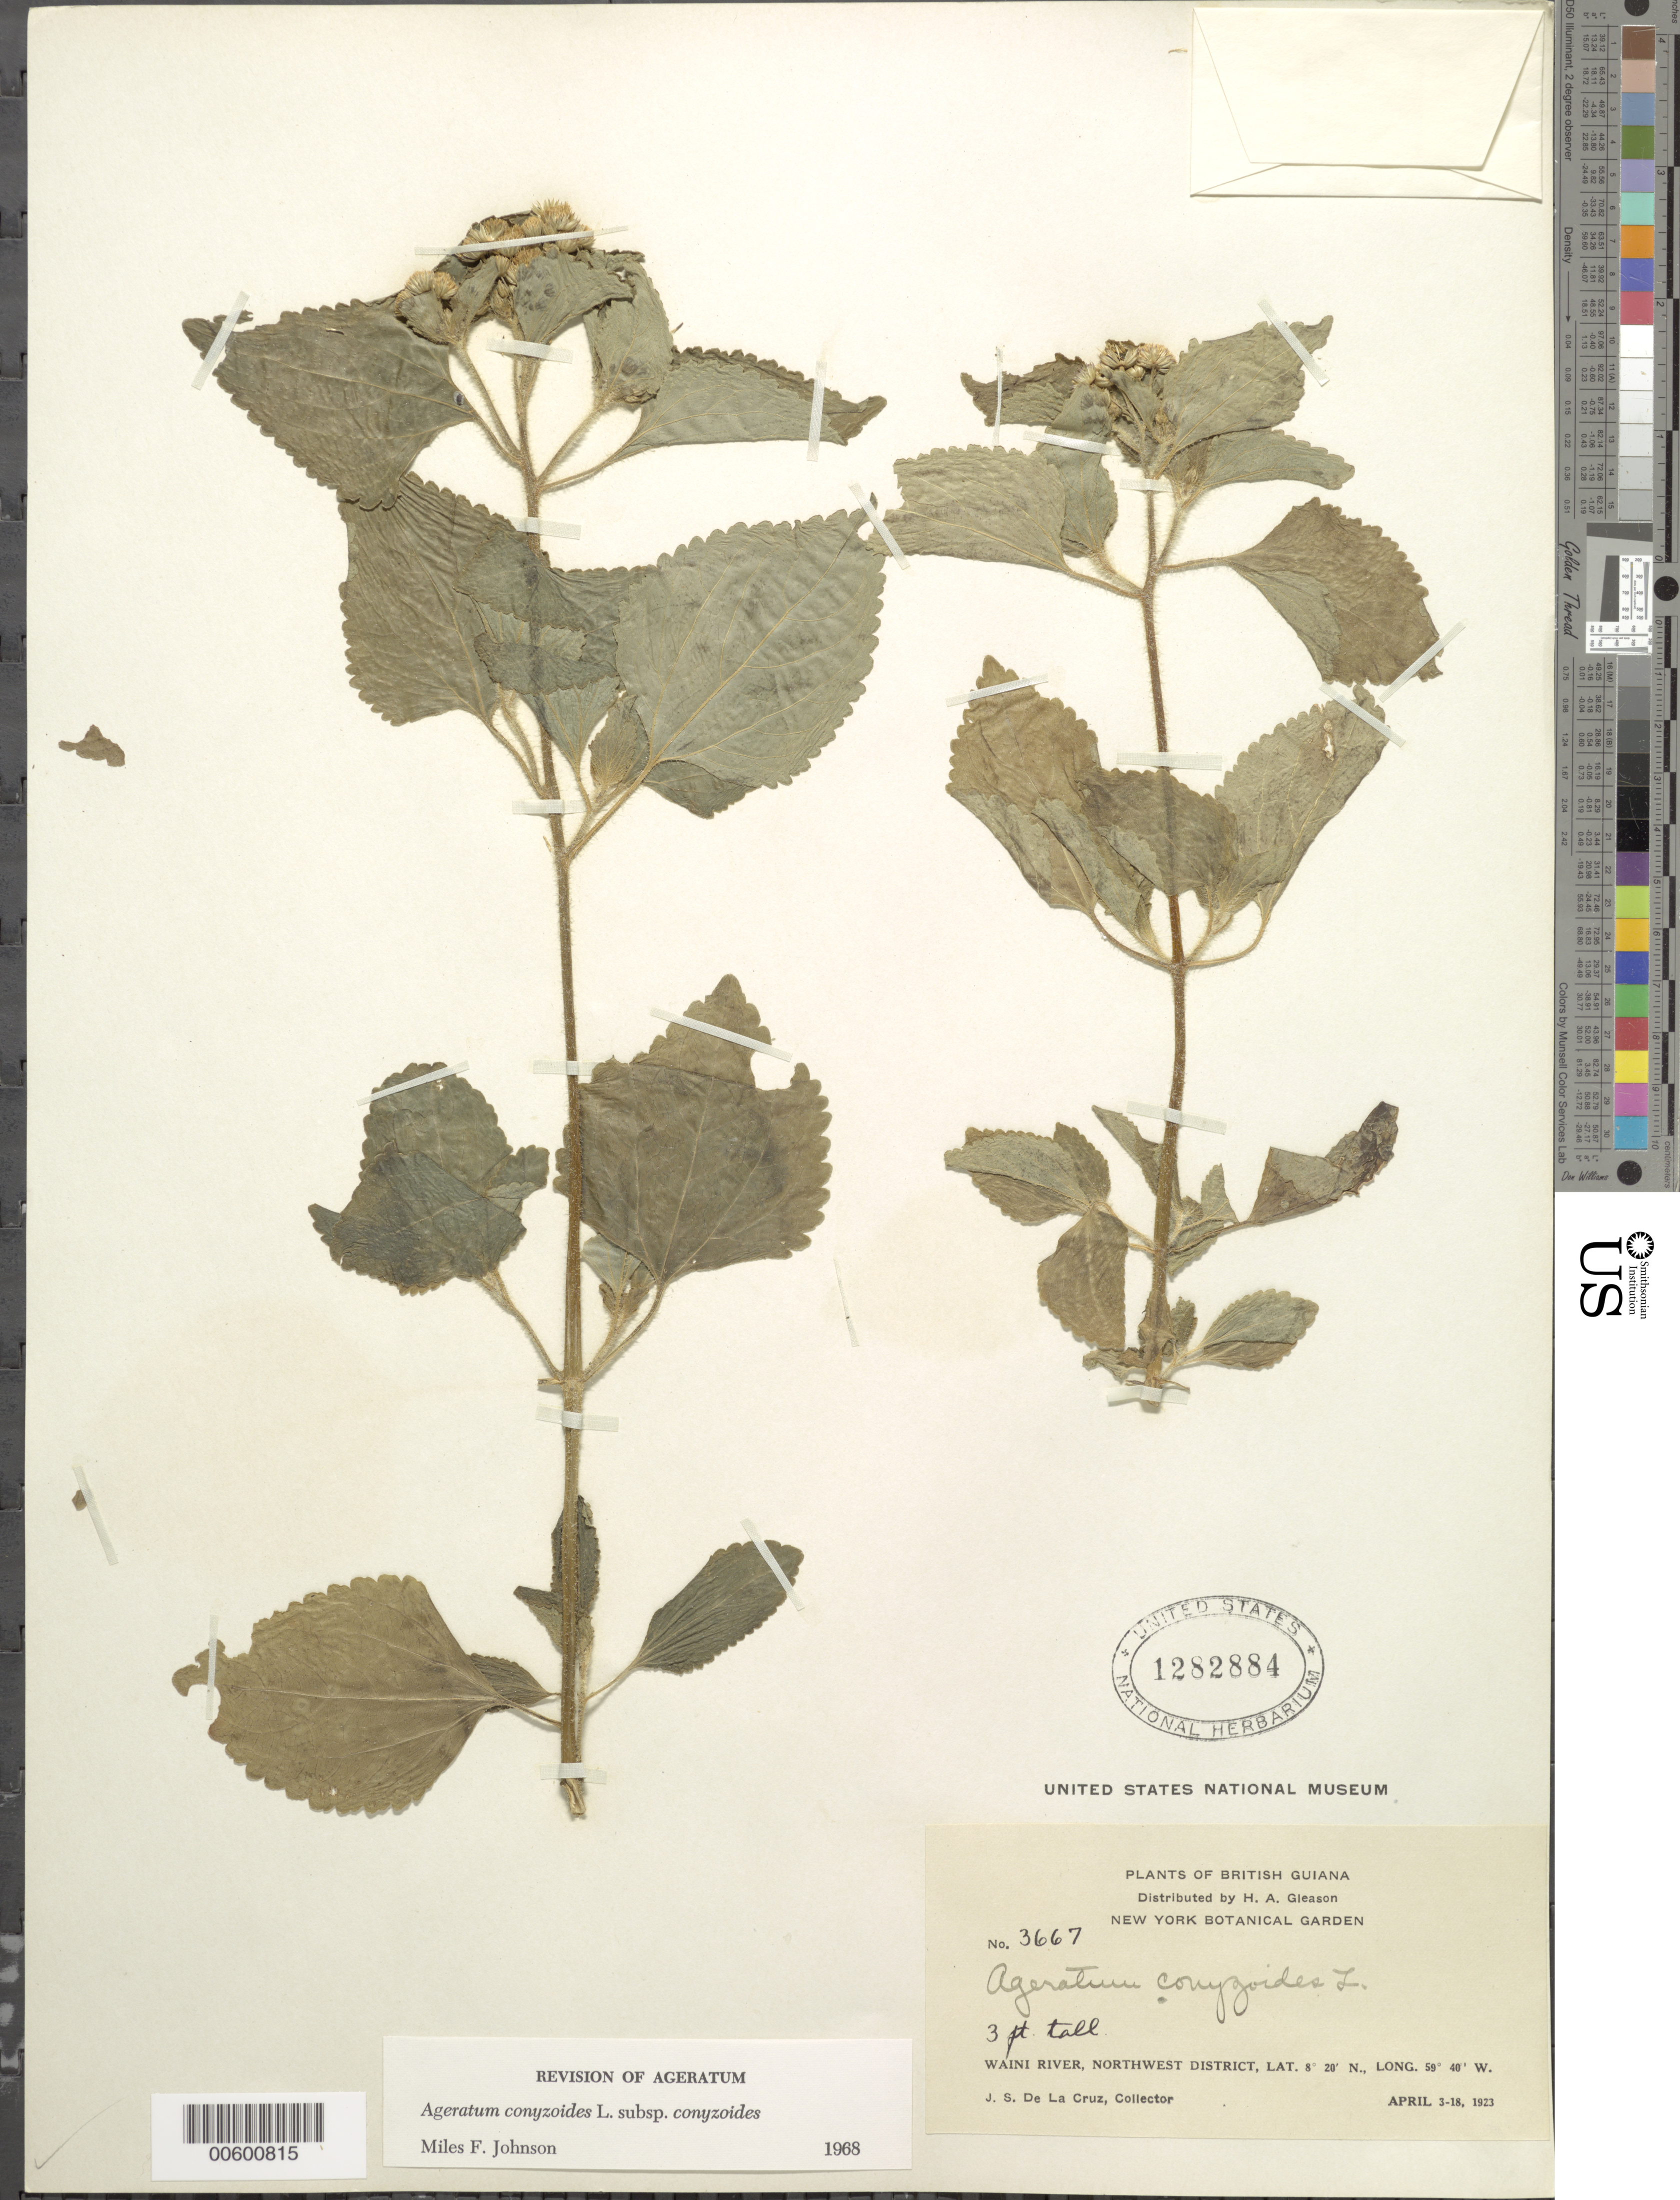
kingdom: Plantae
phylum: Tracheophyta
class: Magnoliopsida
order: Asterales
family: Asteraceae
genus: Ageratum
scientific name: Ageratum conyzoides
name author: L.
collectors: J. S. de la Cruz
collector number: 3667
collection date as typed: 3-Apr-23 to 18-Apr-23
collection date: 1923-04-03/1923-04-18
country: Guyana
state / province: Barima-Waini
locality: Waini R., NW District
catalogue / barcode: US 1282884